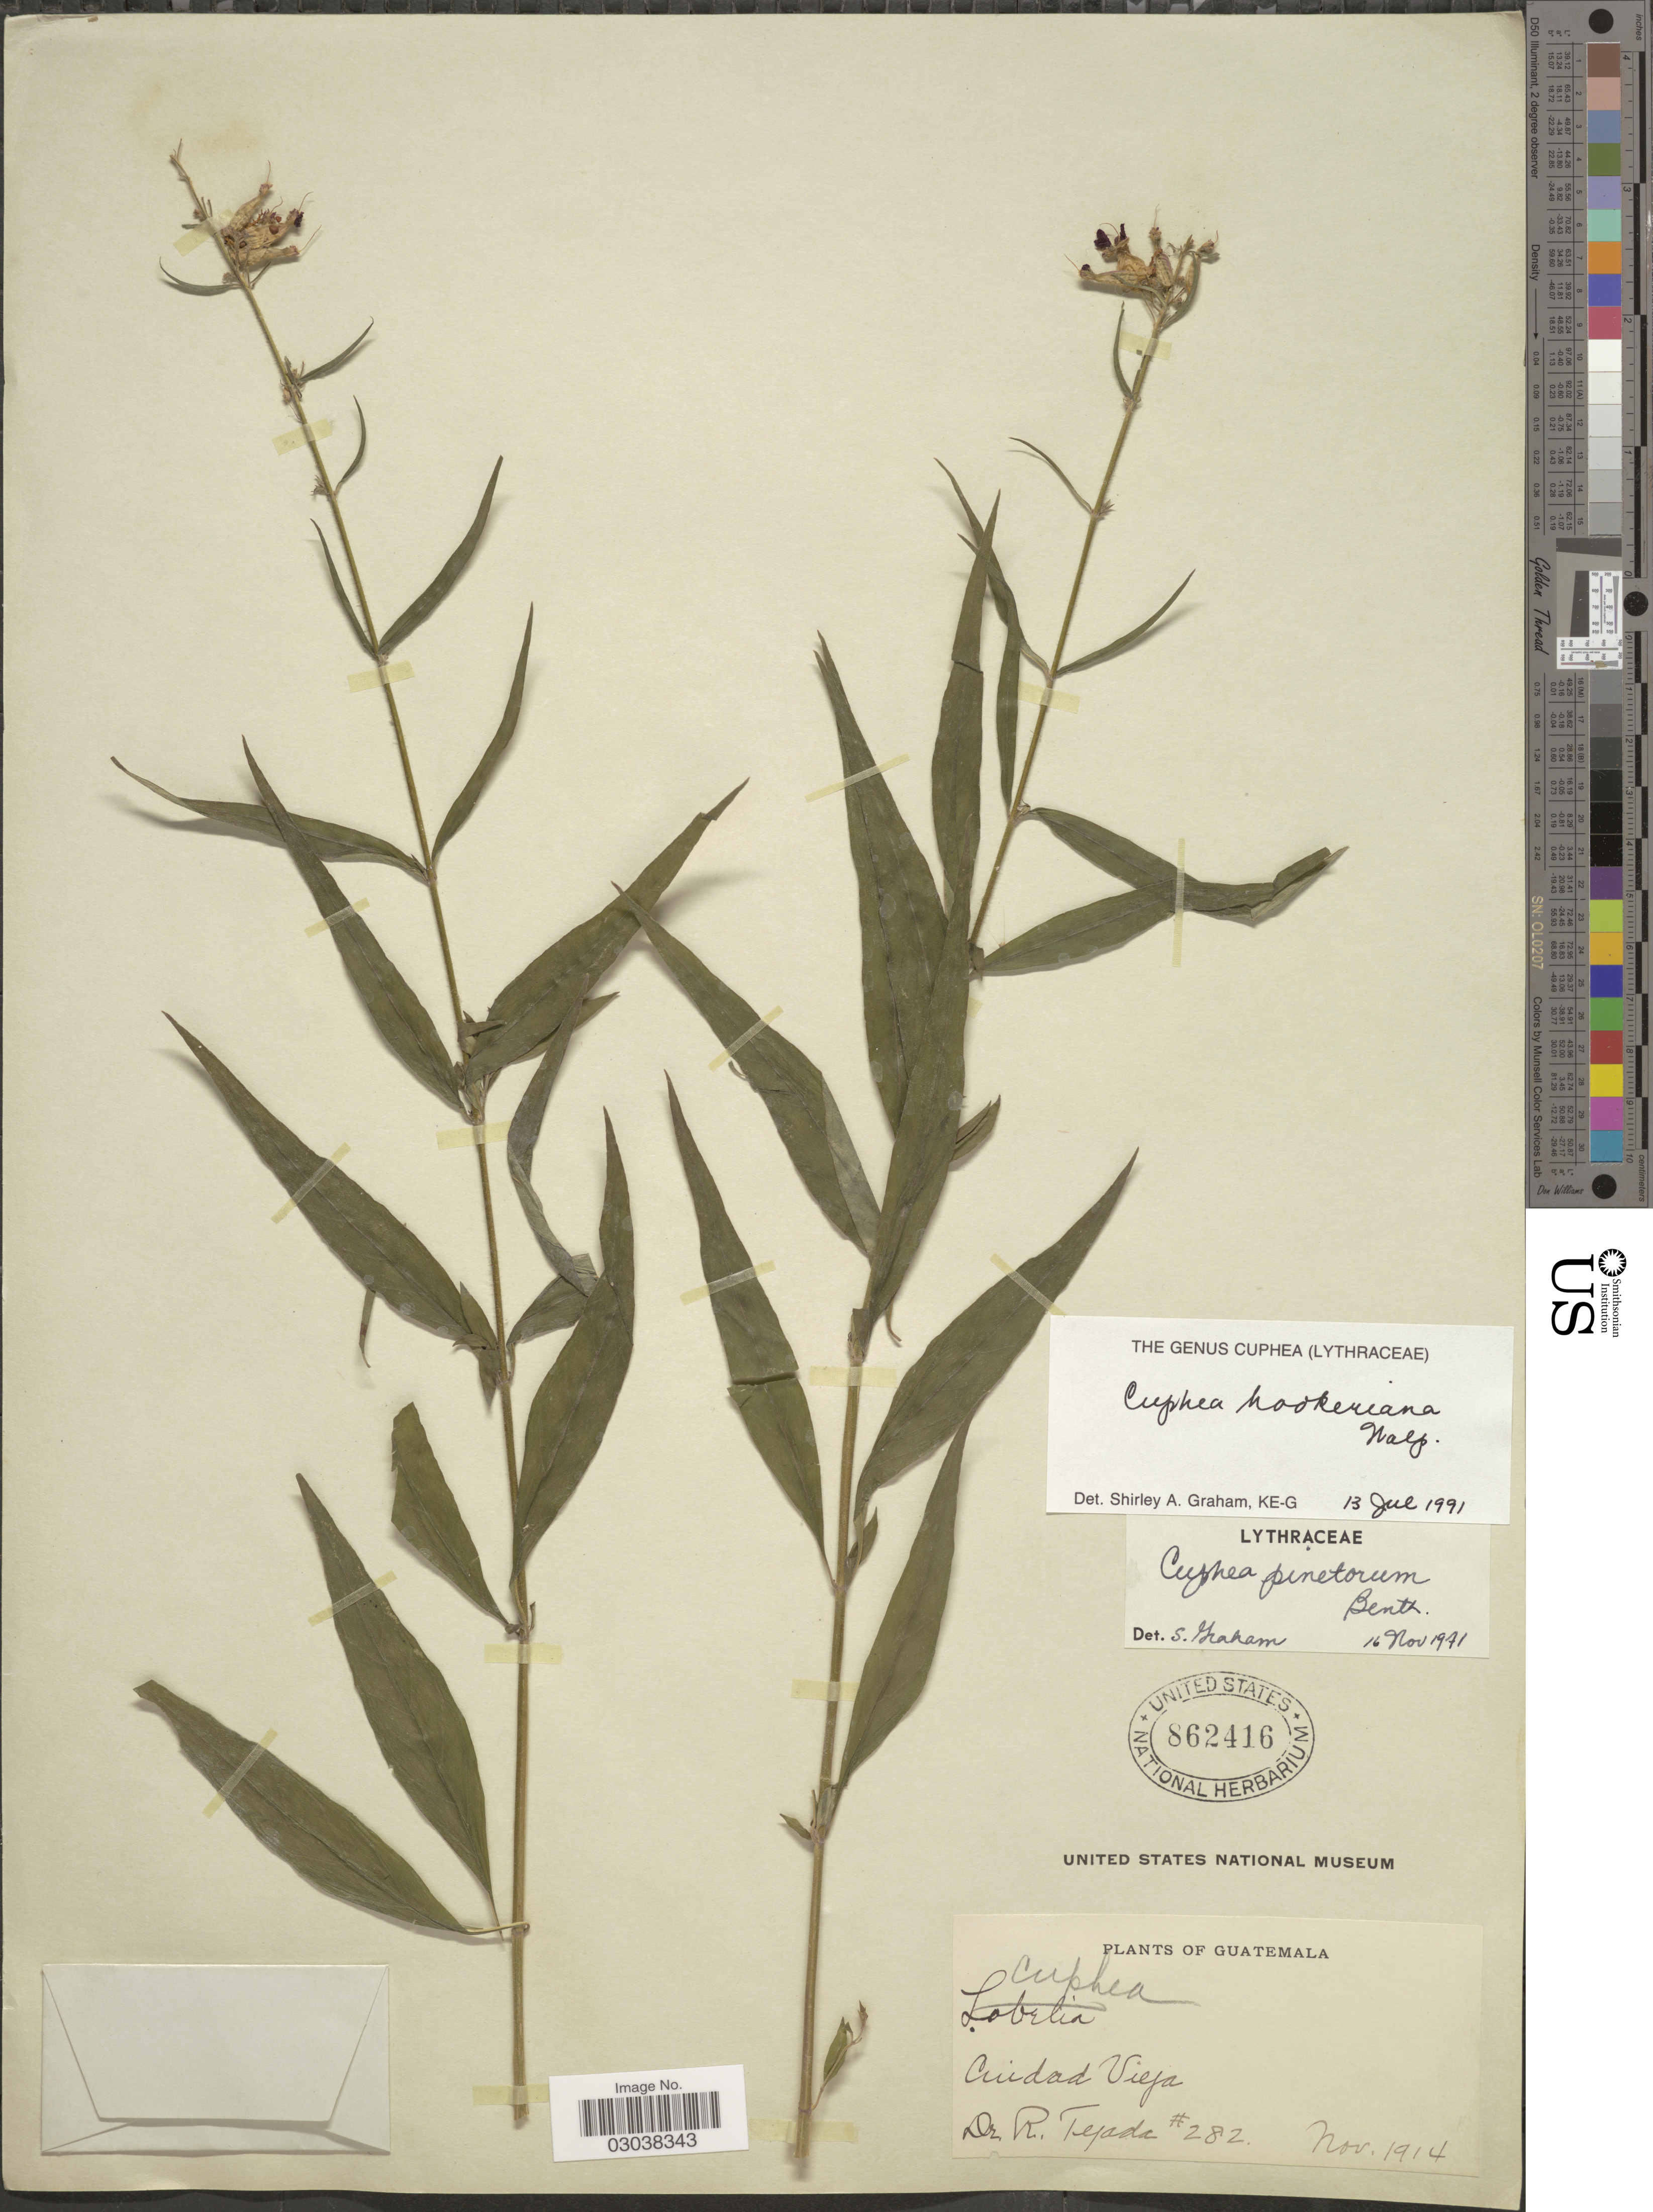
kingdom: Plantae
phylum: Tracheophyta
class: Magnoliopsida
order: Myrtales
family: Lythraceae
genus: Cuphea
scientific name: Cuphea hookeriana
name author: Walp.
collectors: R. Tejada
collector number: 282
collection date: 1914-11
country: Guatemala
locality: Ciudad Vieja.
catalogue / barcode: US 862416